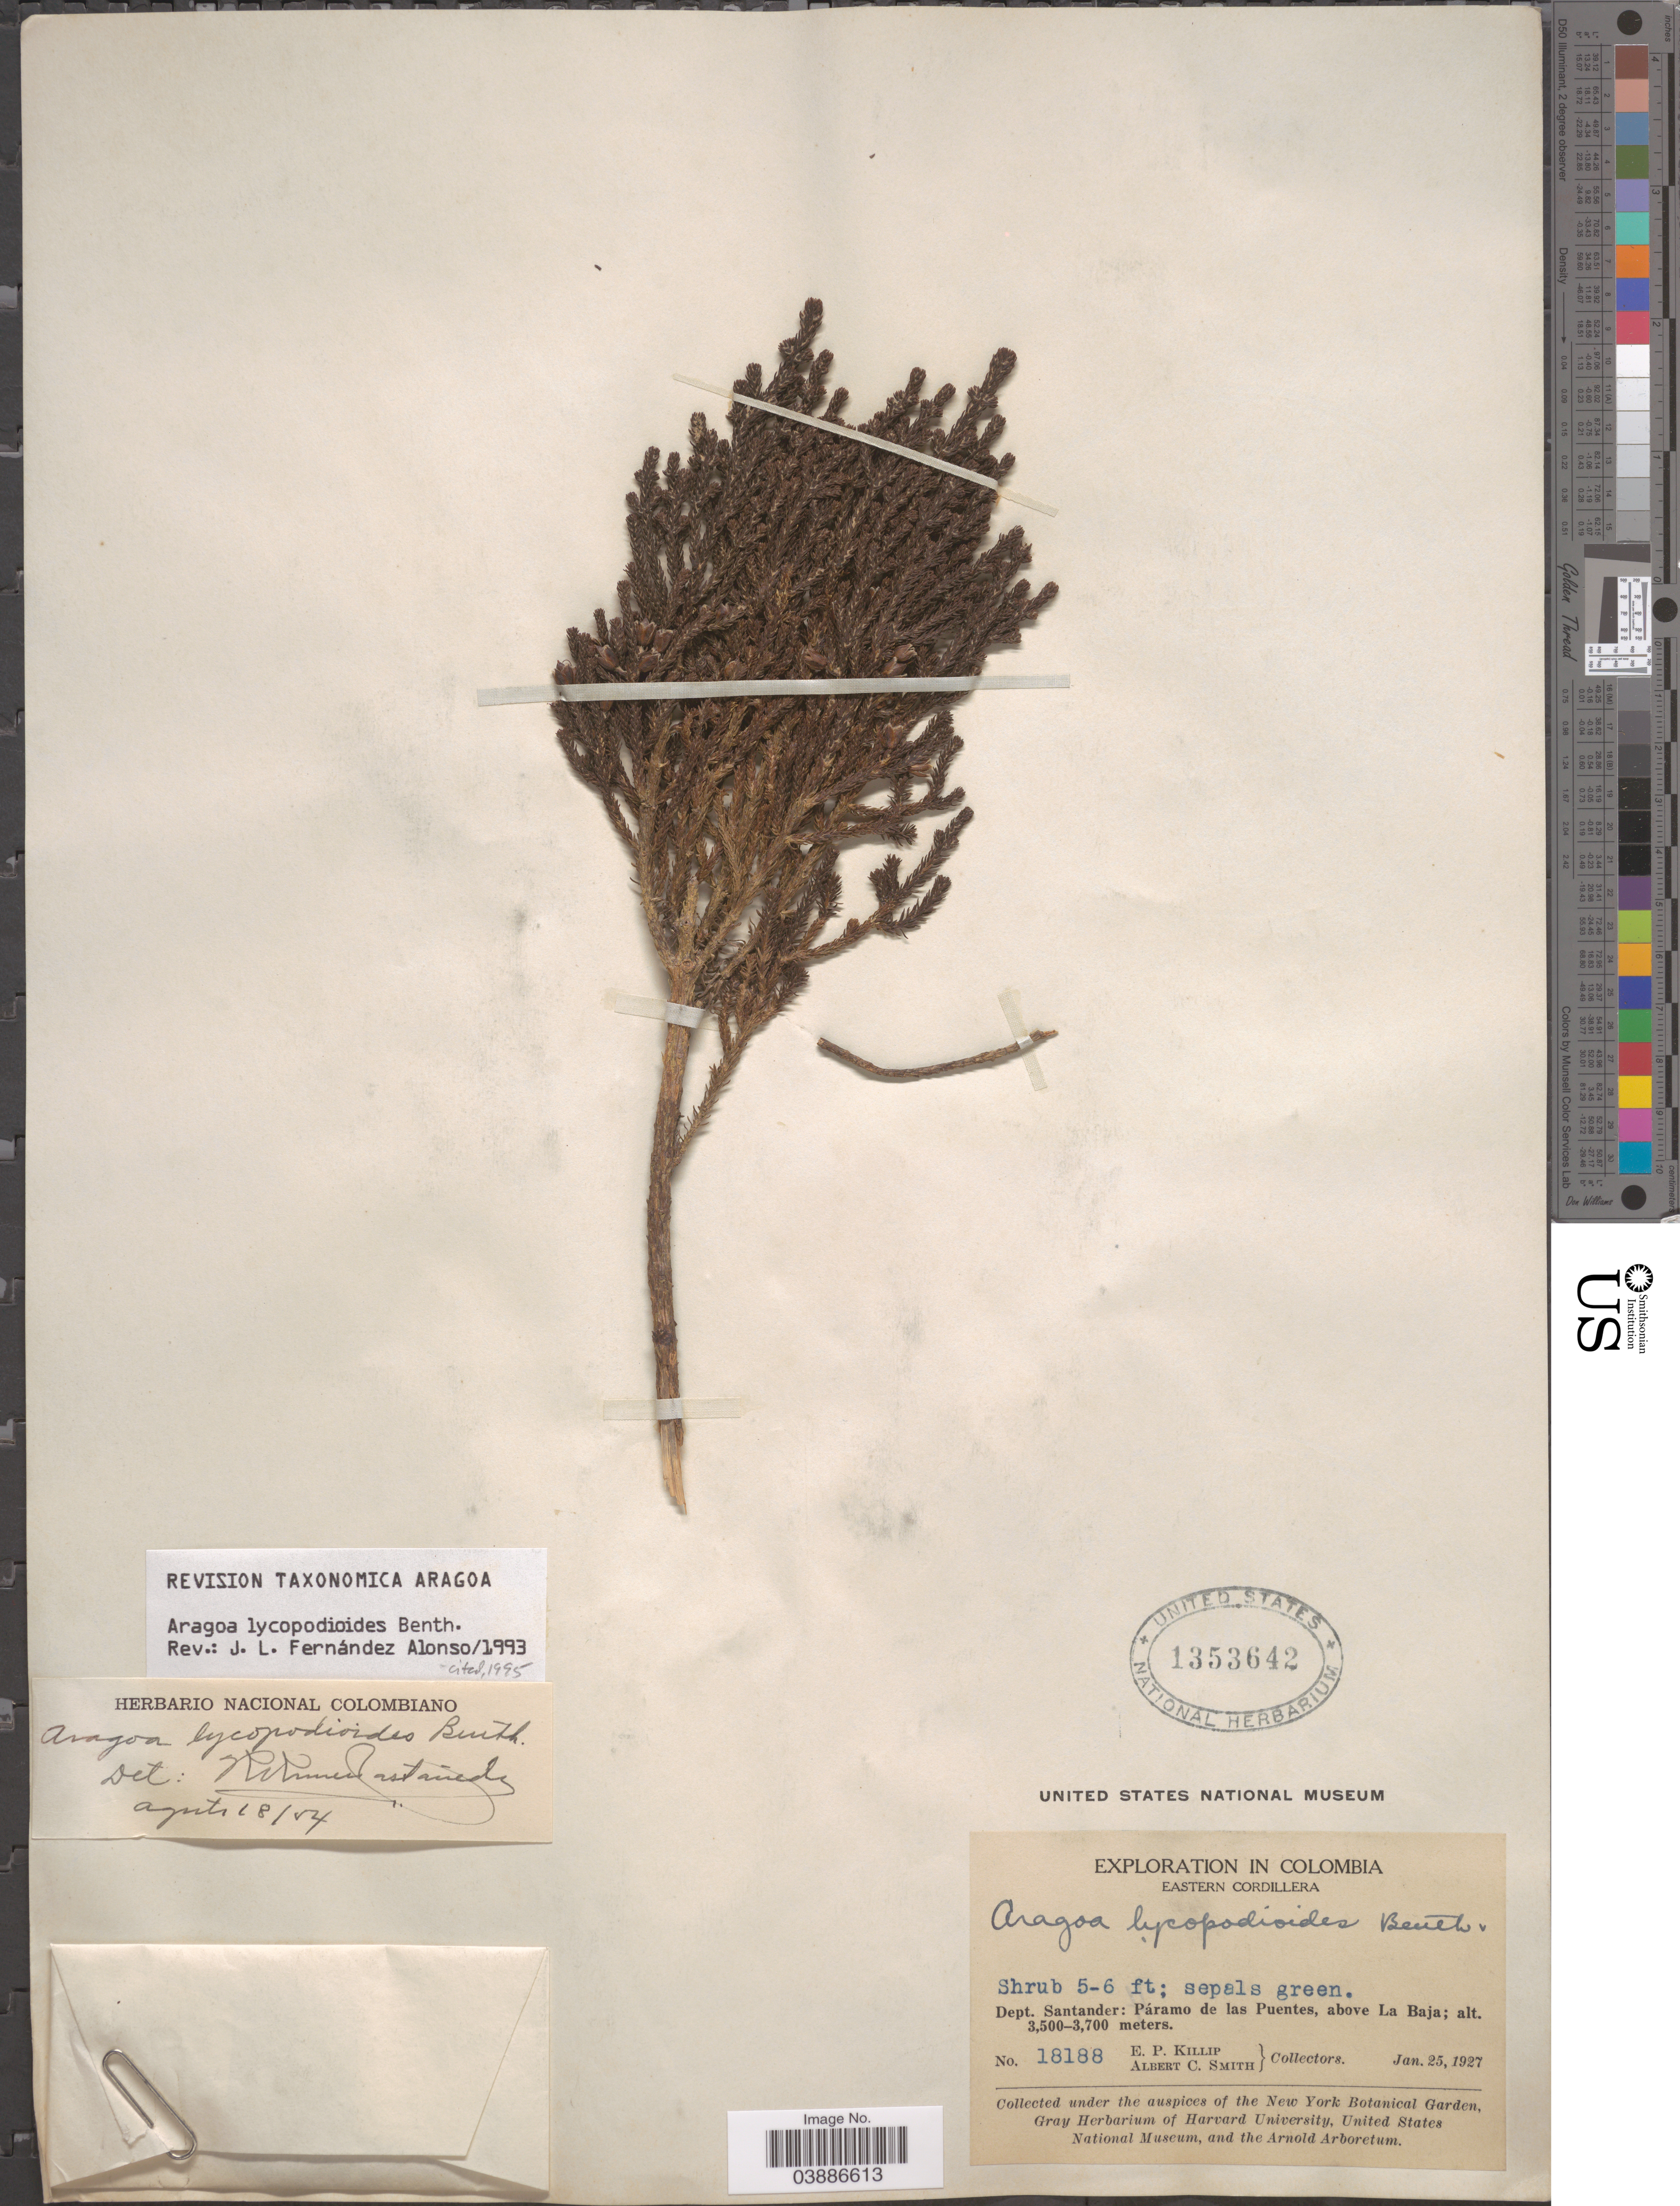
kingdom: Plantae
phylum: Tracheophyta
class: Magnoliopsida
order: Lamiales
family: Plantaginaceae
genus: Aragoa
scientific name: Aragoa lycopodioides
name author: Benth. ex Oliv.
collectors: E. P. Killip & A. C. Smith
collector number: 18188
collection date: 1927-01-25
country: Colombia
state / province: Santander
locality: Eastern Cordillera. Dept. Santander: Páramo de las Puentes, above La Baja.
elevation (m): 3500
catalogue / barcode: US 1353642